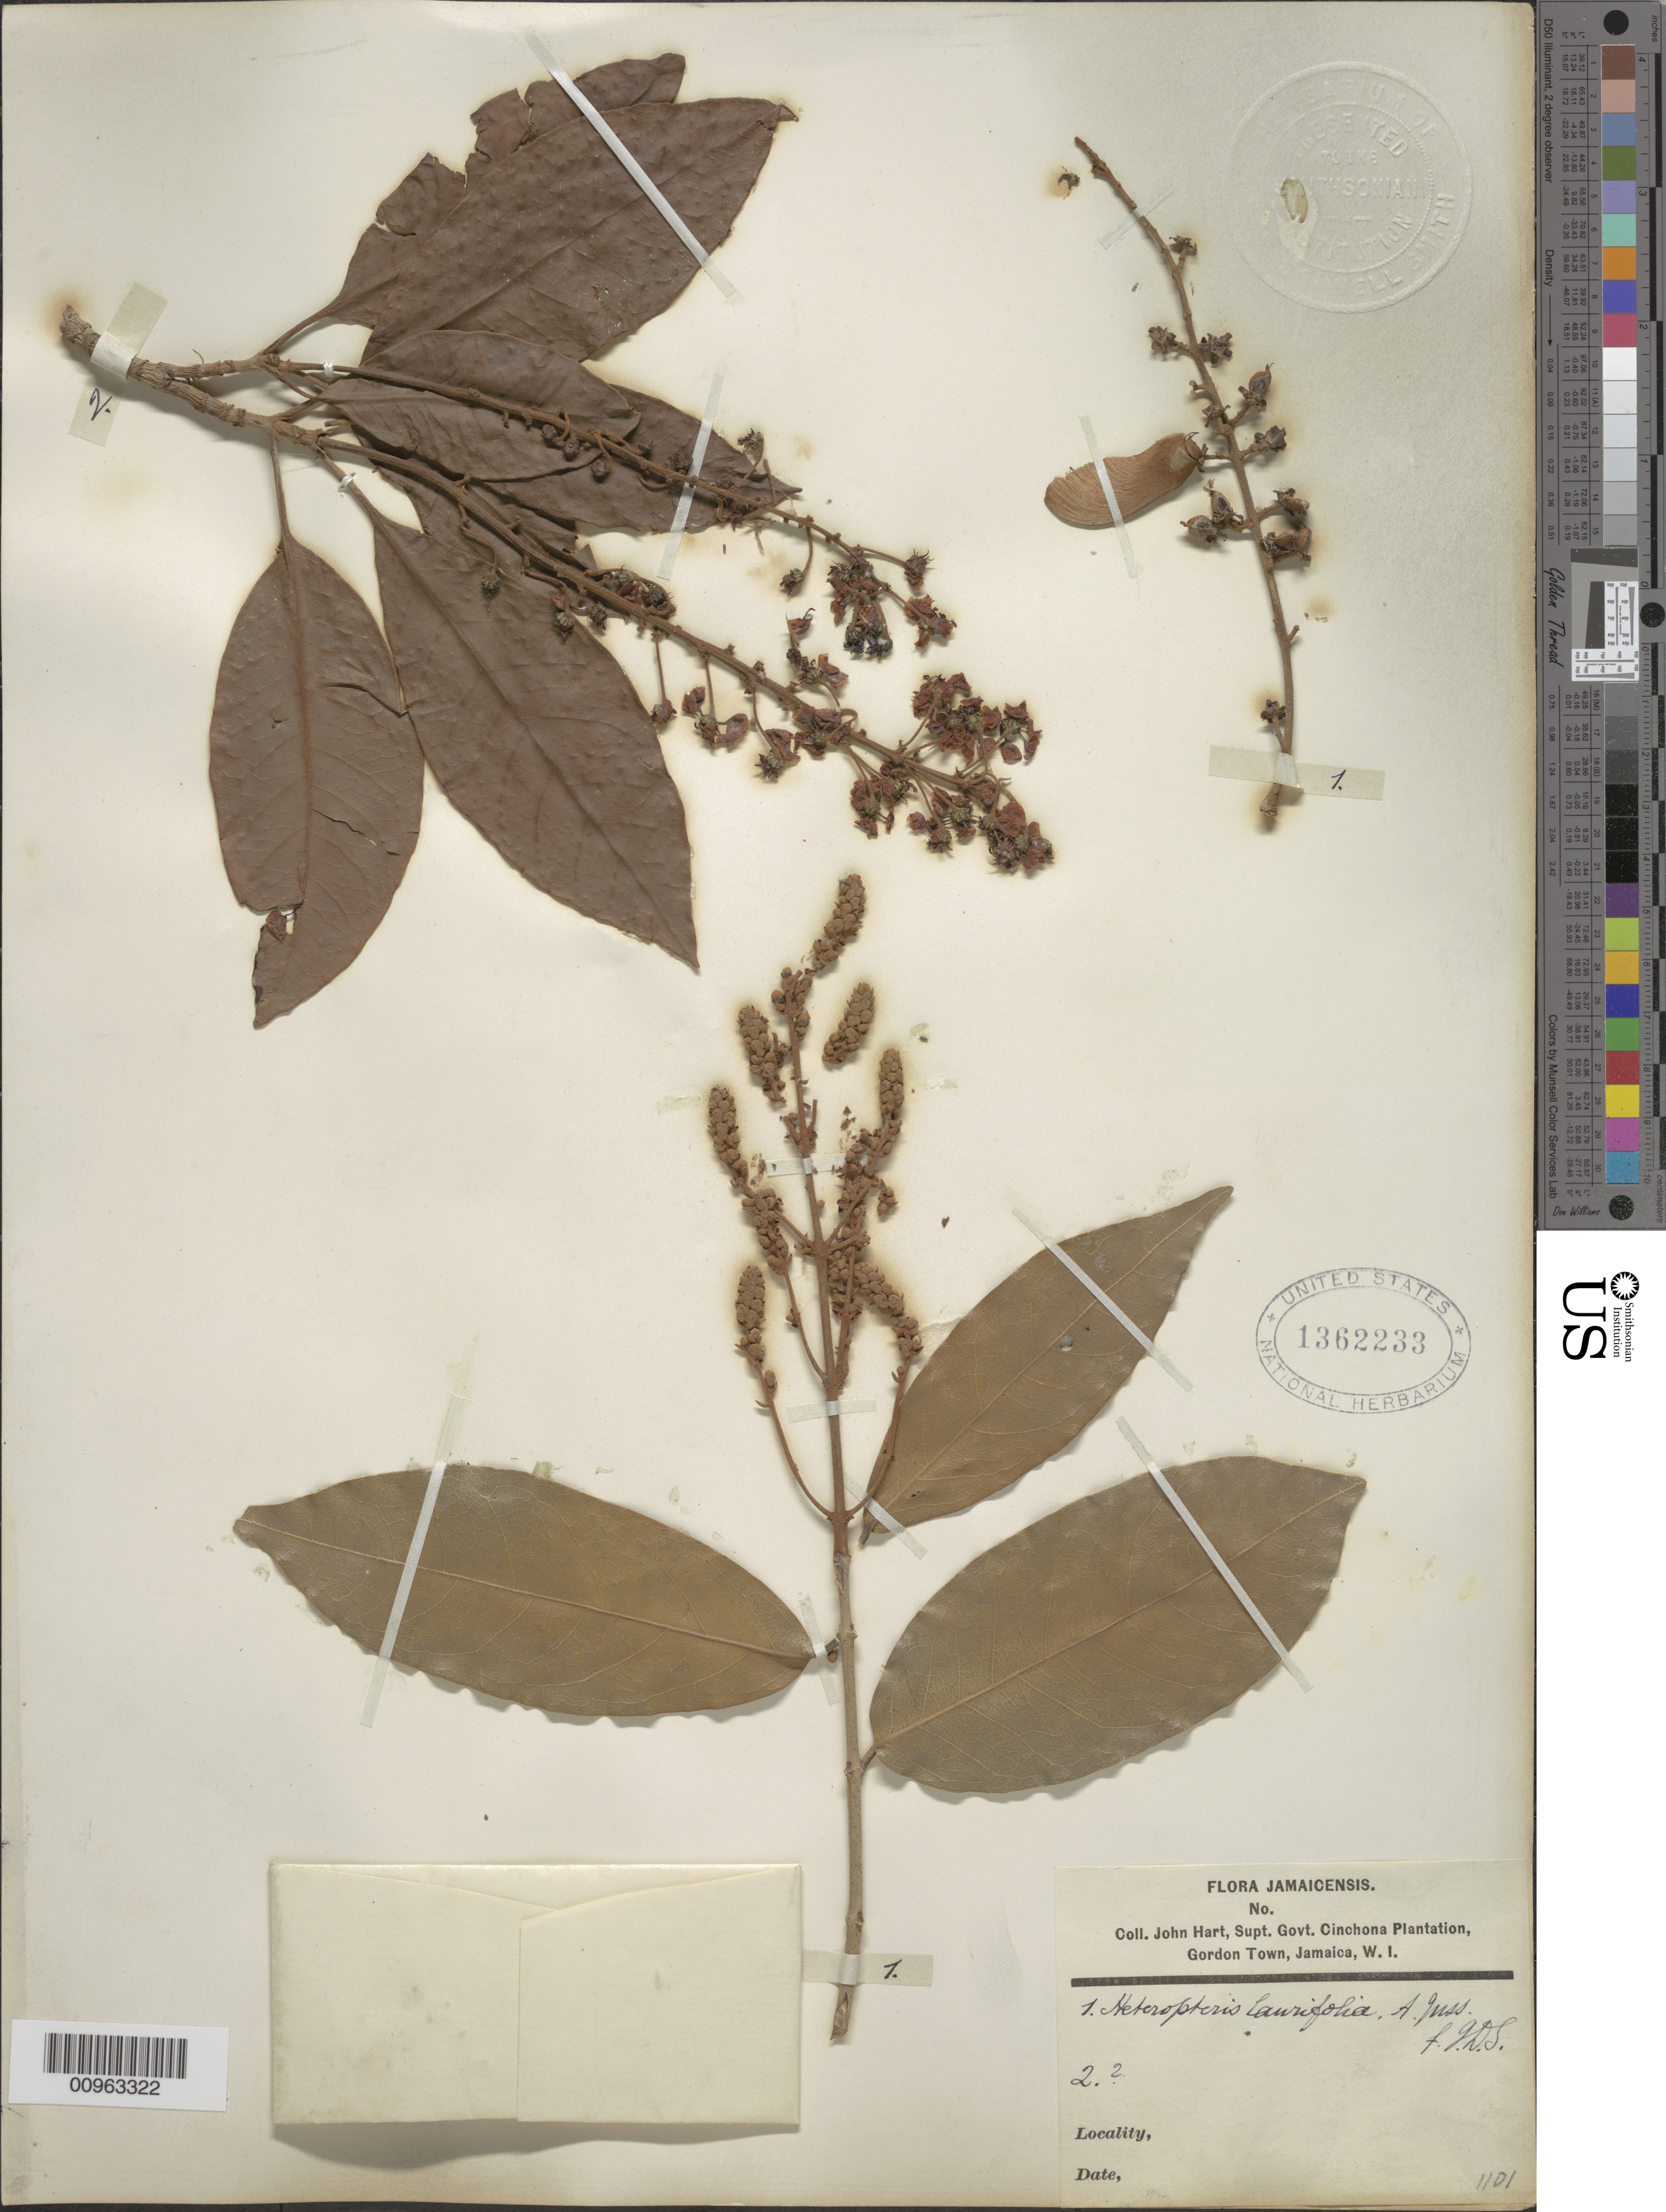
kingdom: Plantae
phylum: Tracheophyta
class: Magnoliopsida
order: Malpighiales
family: Malpighiaceae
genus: Heteropterys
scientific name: Heteropterys laurifolia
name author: (L.) A. Juss.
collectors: J. Hart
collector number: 2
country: Jamaica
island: Jamaica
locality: Gordon Town, Supt. Govt. Cinchona Plantation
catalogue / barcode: US 1362233